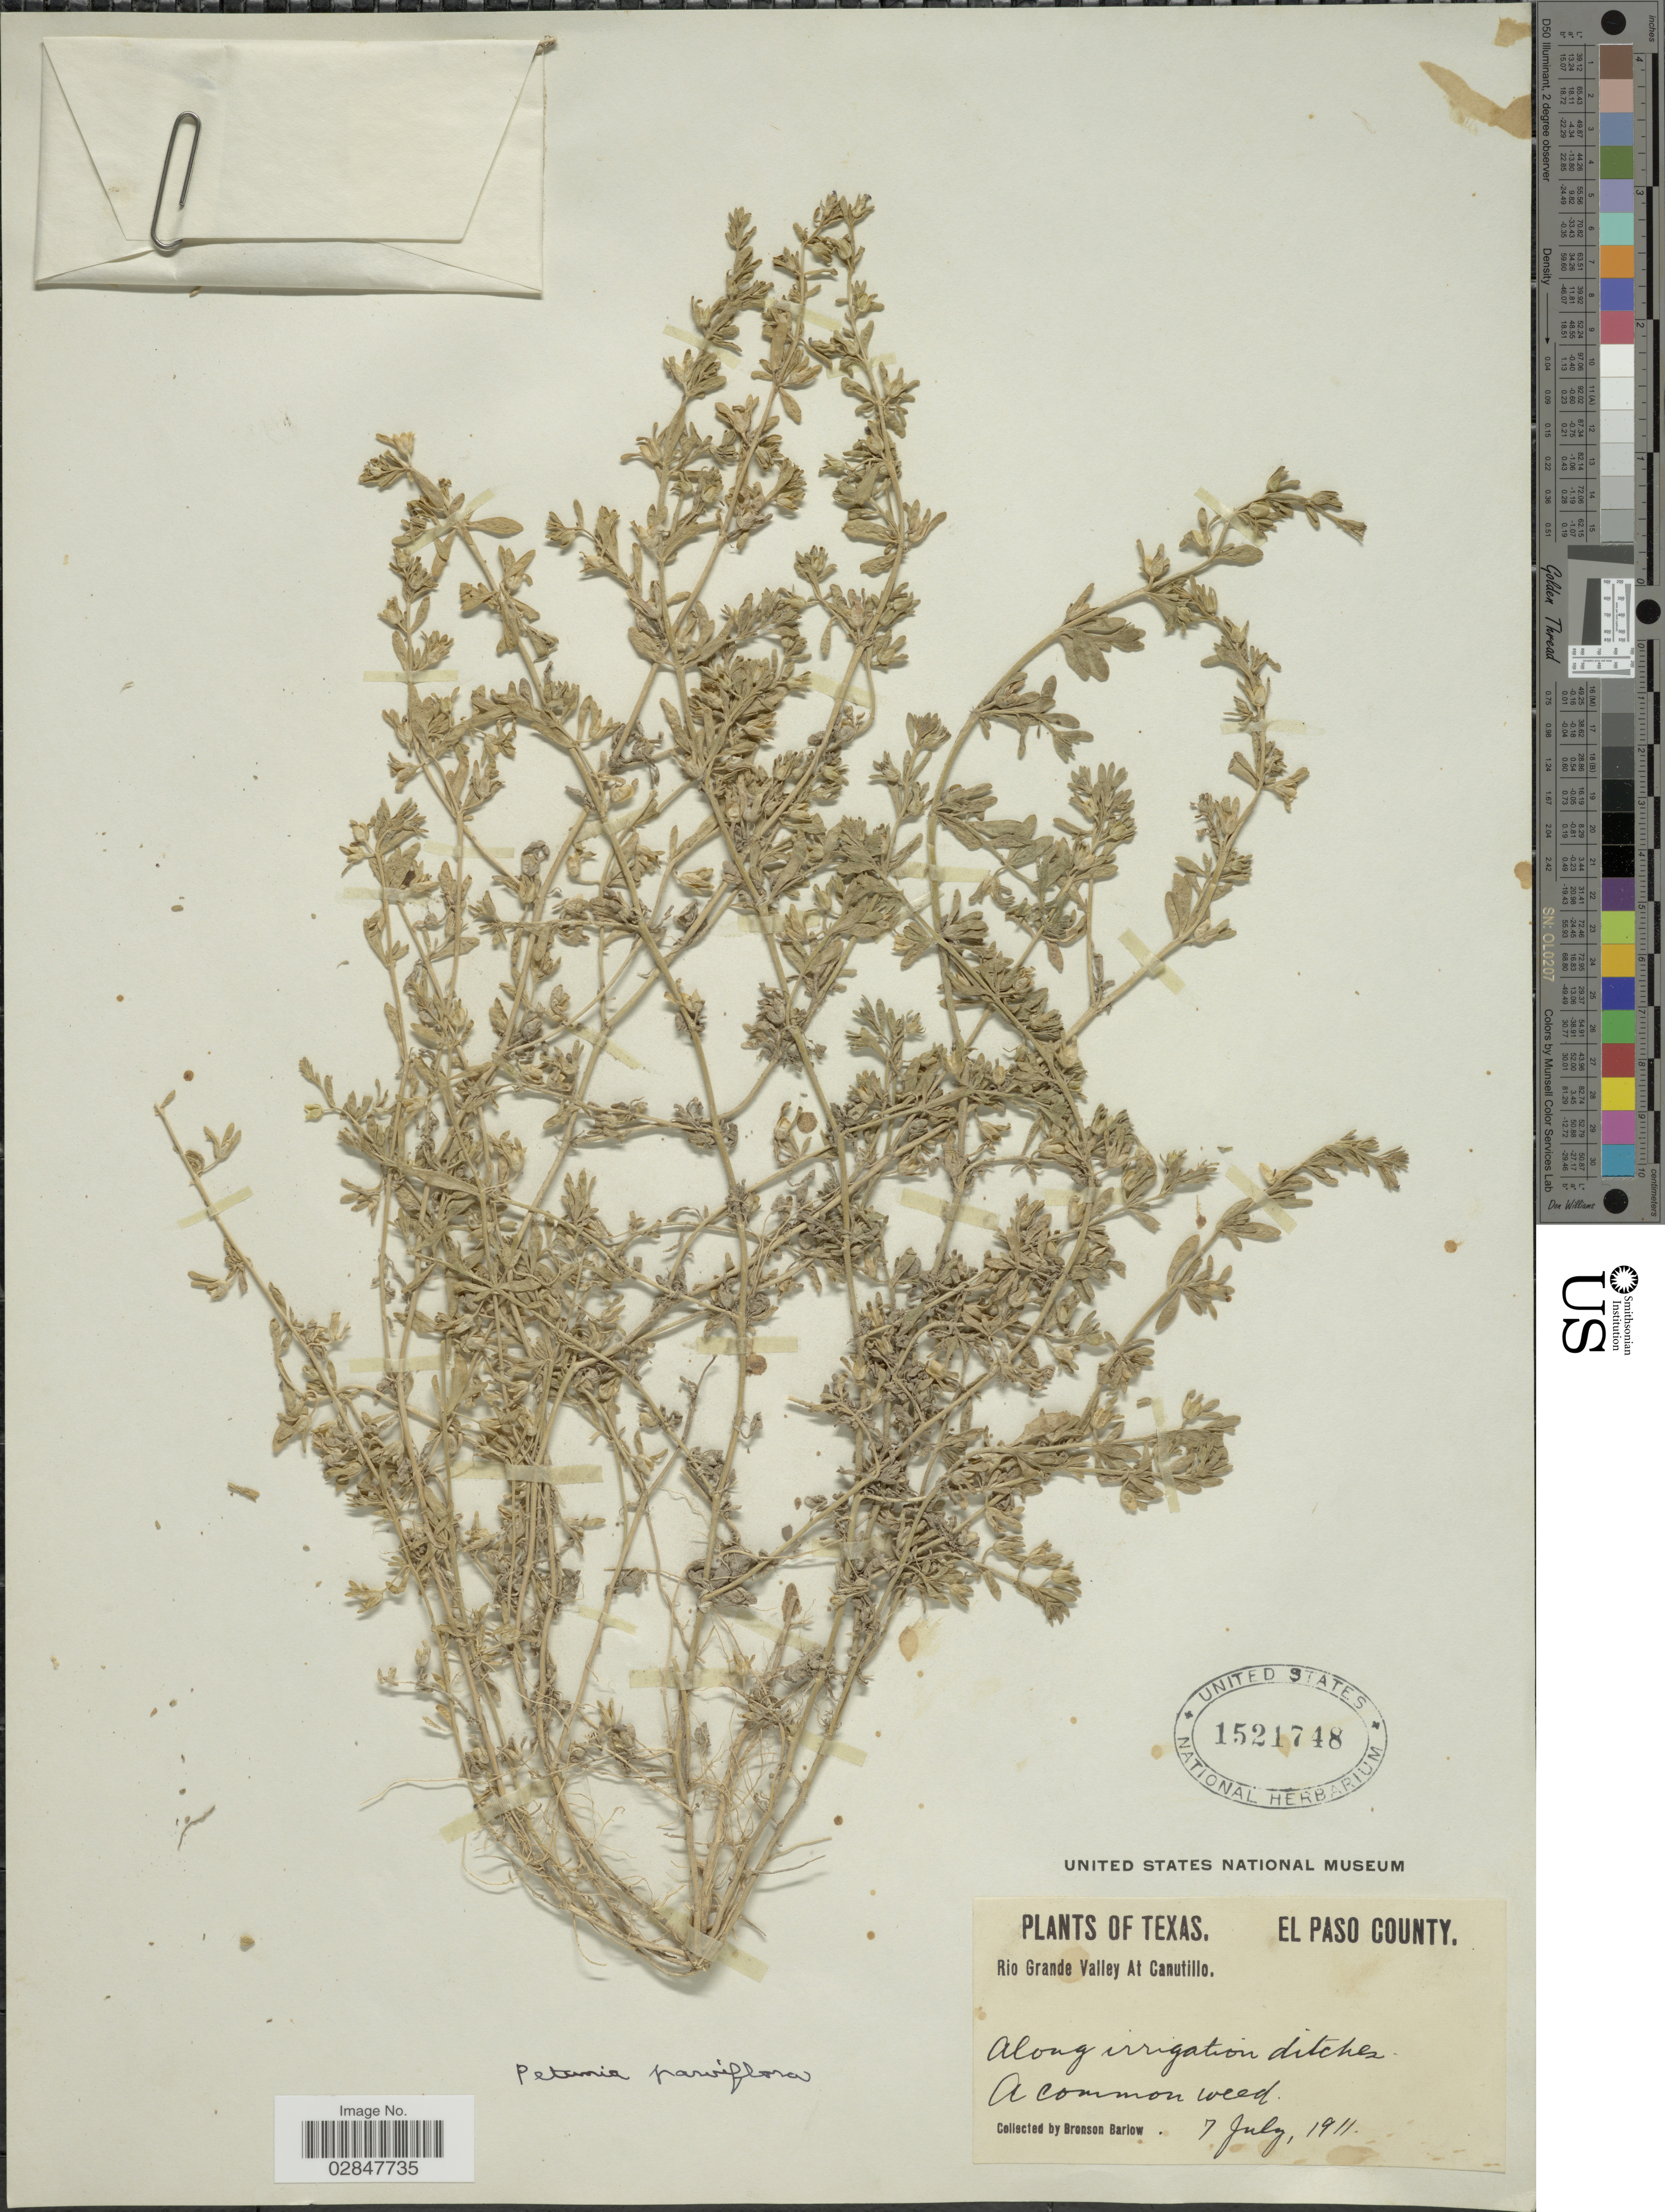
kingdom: Plantae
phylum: Tracheophyta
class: Magnoliopsida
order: Solanales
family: Solanaceae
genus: Petunia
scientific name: Petunia parviflora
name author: Juss.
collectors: Barlow, B.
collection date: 1911-07-07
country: United States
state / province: Texas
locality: Rio Grande Valley at Canutillo, El Paso County, along irrigation ditches.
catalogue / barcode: US 1521748